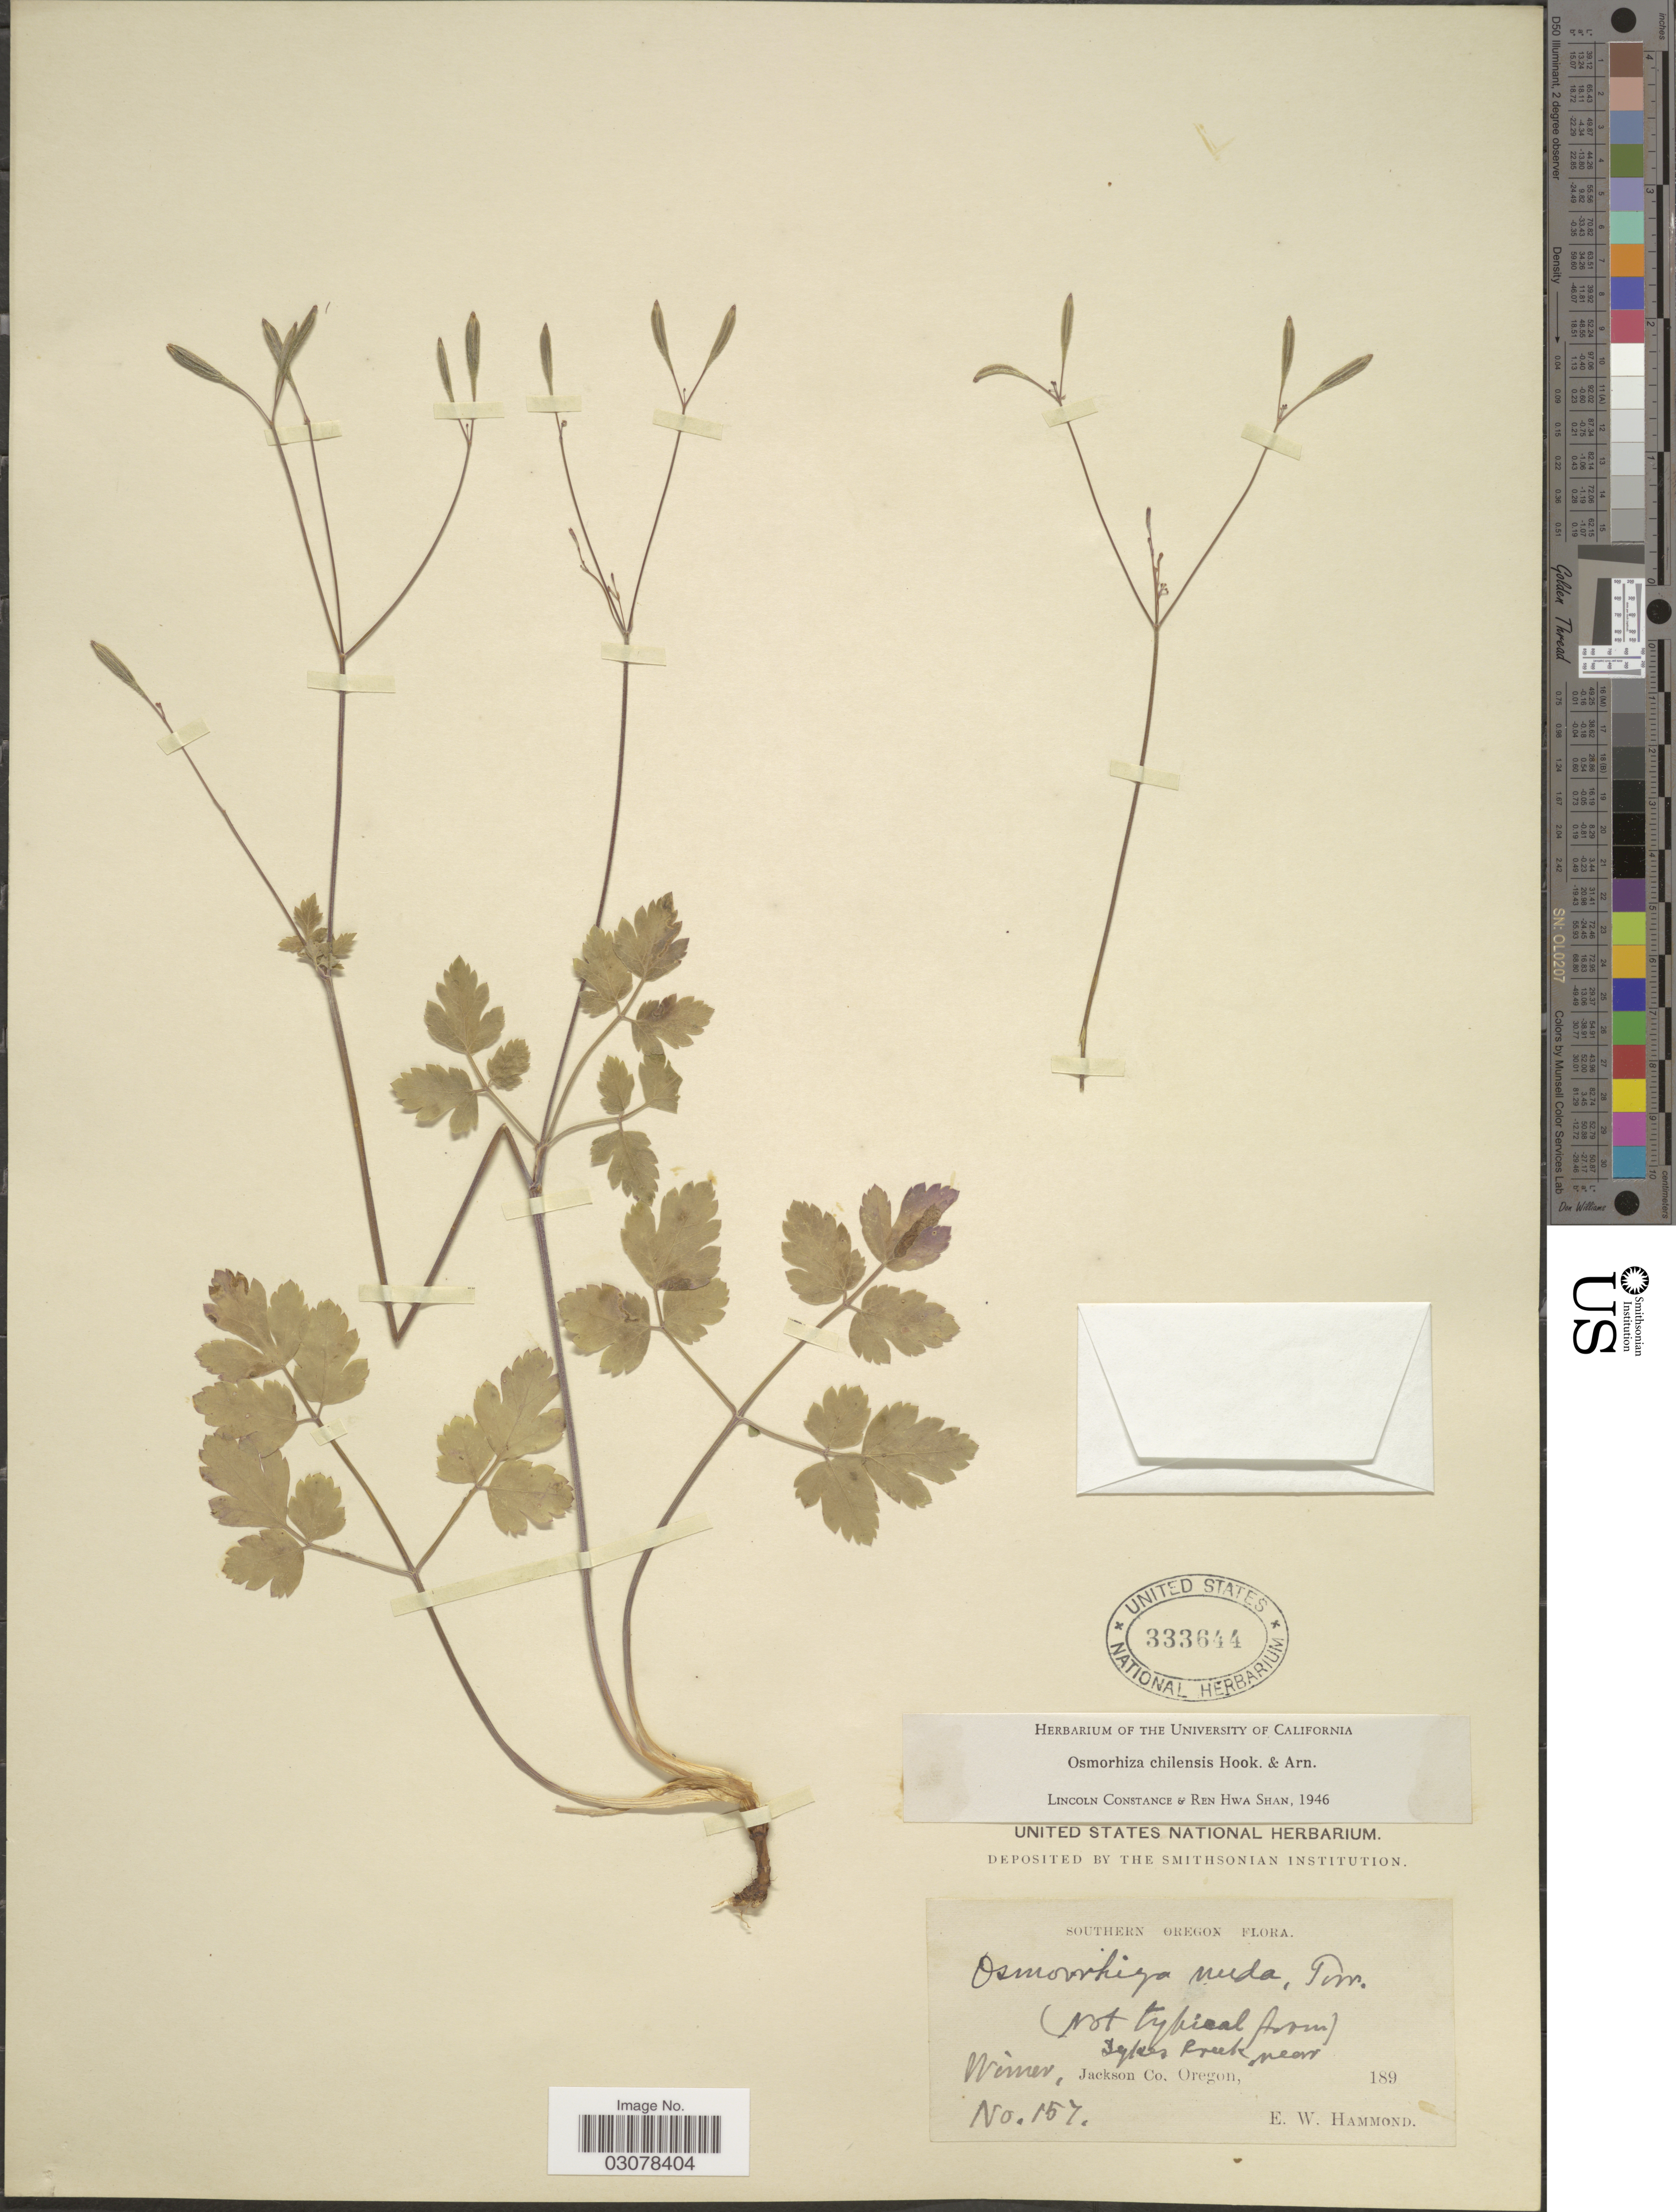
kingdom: Plantae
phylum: Tracheophyta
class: Magnoliopsida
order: Apiales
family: Apiaceae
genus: Osmorhiza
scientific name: Osmorhiza chilensis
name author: Hook. & Arn.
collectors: E. Hammond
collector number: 157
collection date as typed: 189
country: United States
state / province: Oregon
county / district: Jackson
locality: Southern Oregon. Sykes Creek near Wimer, Jackson Co.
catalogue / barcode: US 333644